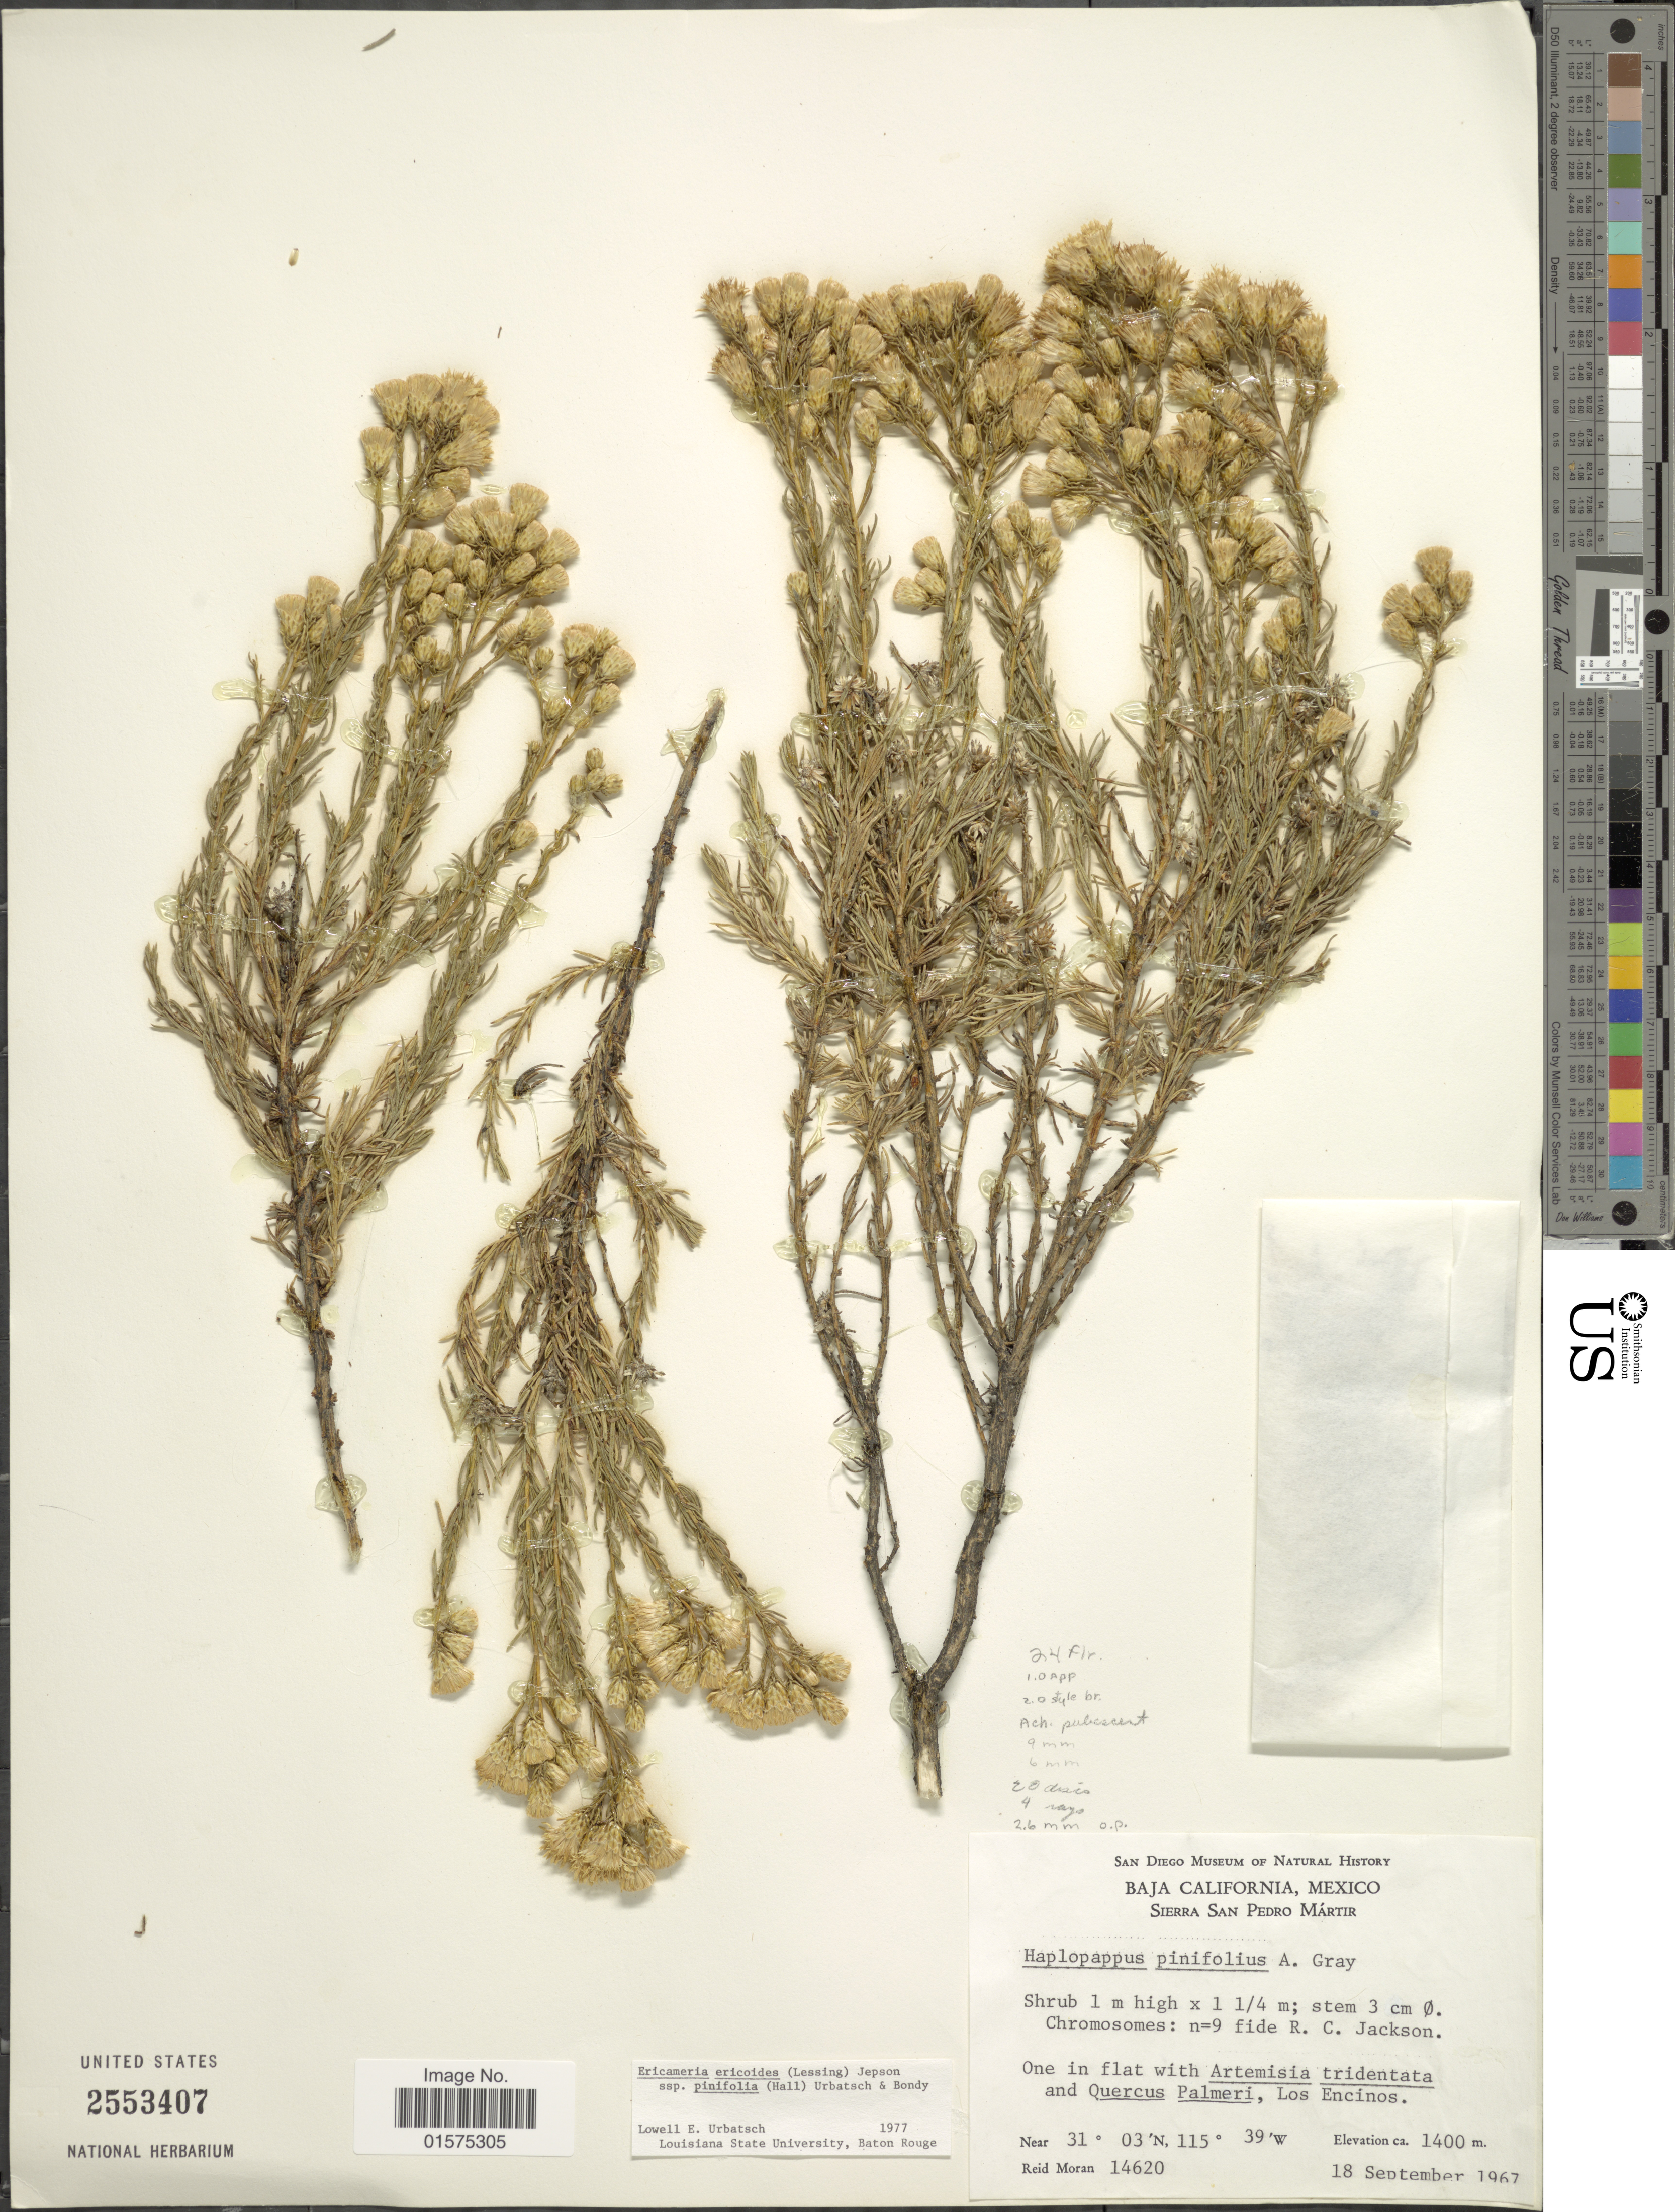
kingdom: Plantae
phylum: Tracheophyta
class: Magnoliopsida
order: Asterales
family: Asteraceae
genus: Ericameria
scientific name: Ericameria pinifolia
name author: (A. Gray) Hall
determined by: Urbatsch, Lowell E., Curator (LSU), Louisiana State University (UNITED STATES)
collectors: R. V. Moran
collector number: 14620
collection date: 1967-09-18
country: Mexico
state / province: Baja California Sur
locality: Sierra San Pedro Mártir. Los Encinos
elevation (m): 1400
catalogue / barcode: US 2553407